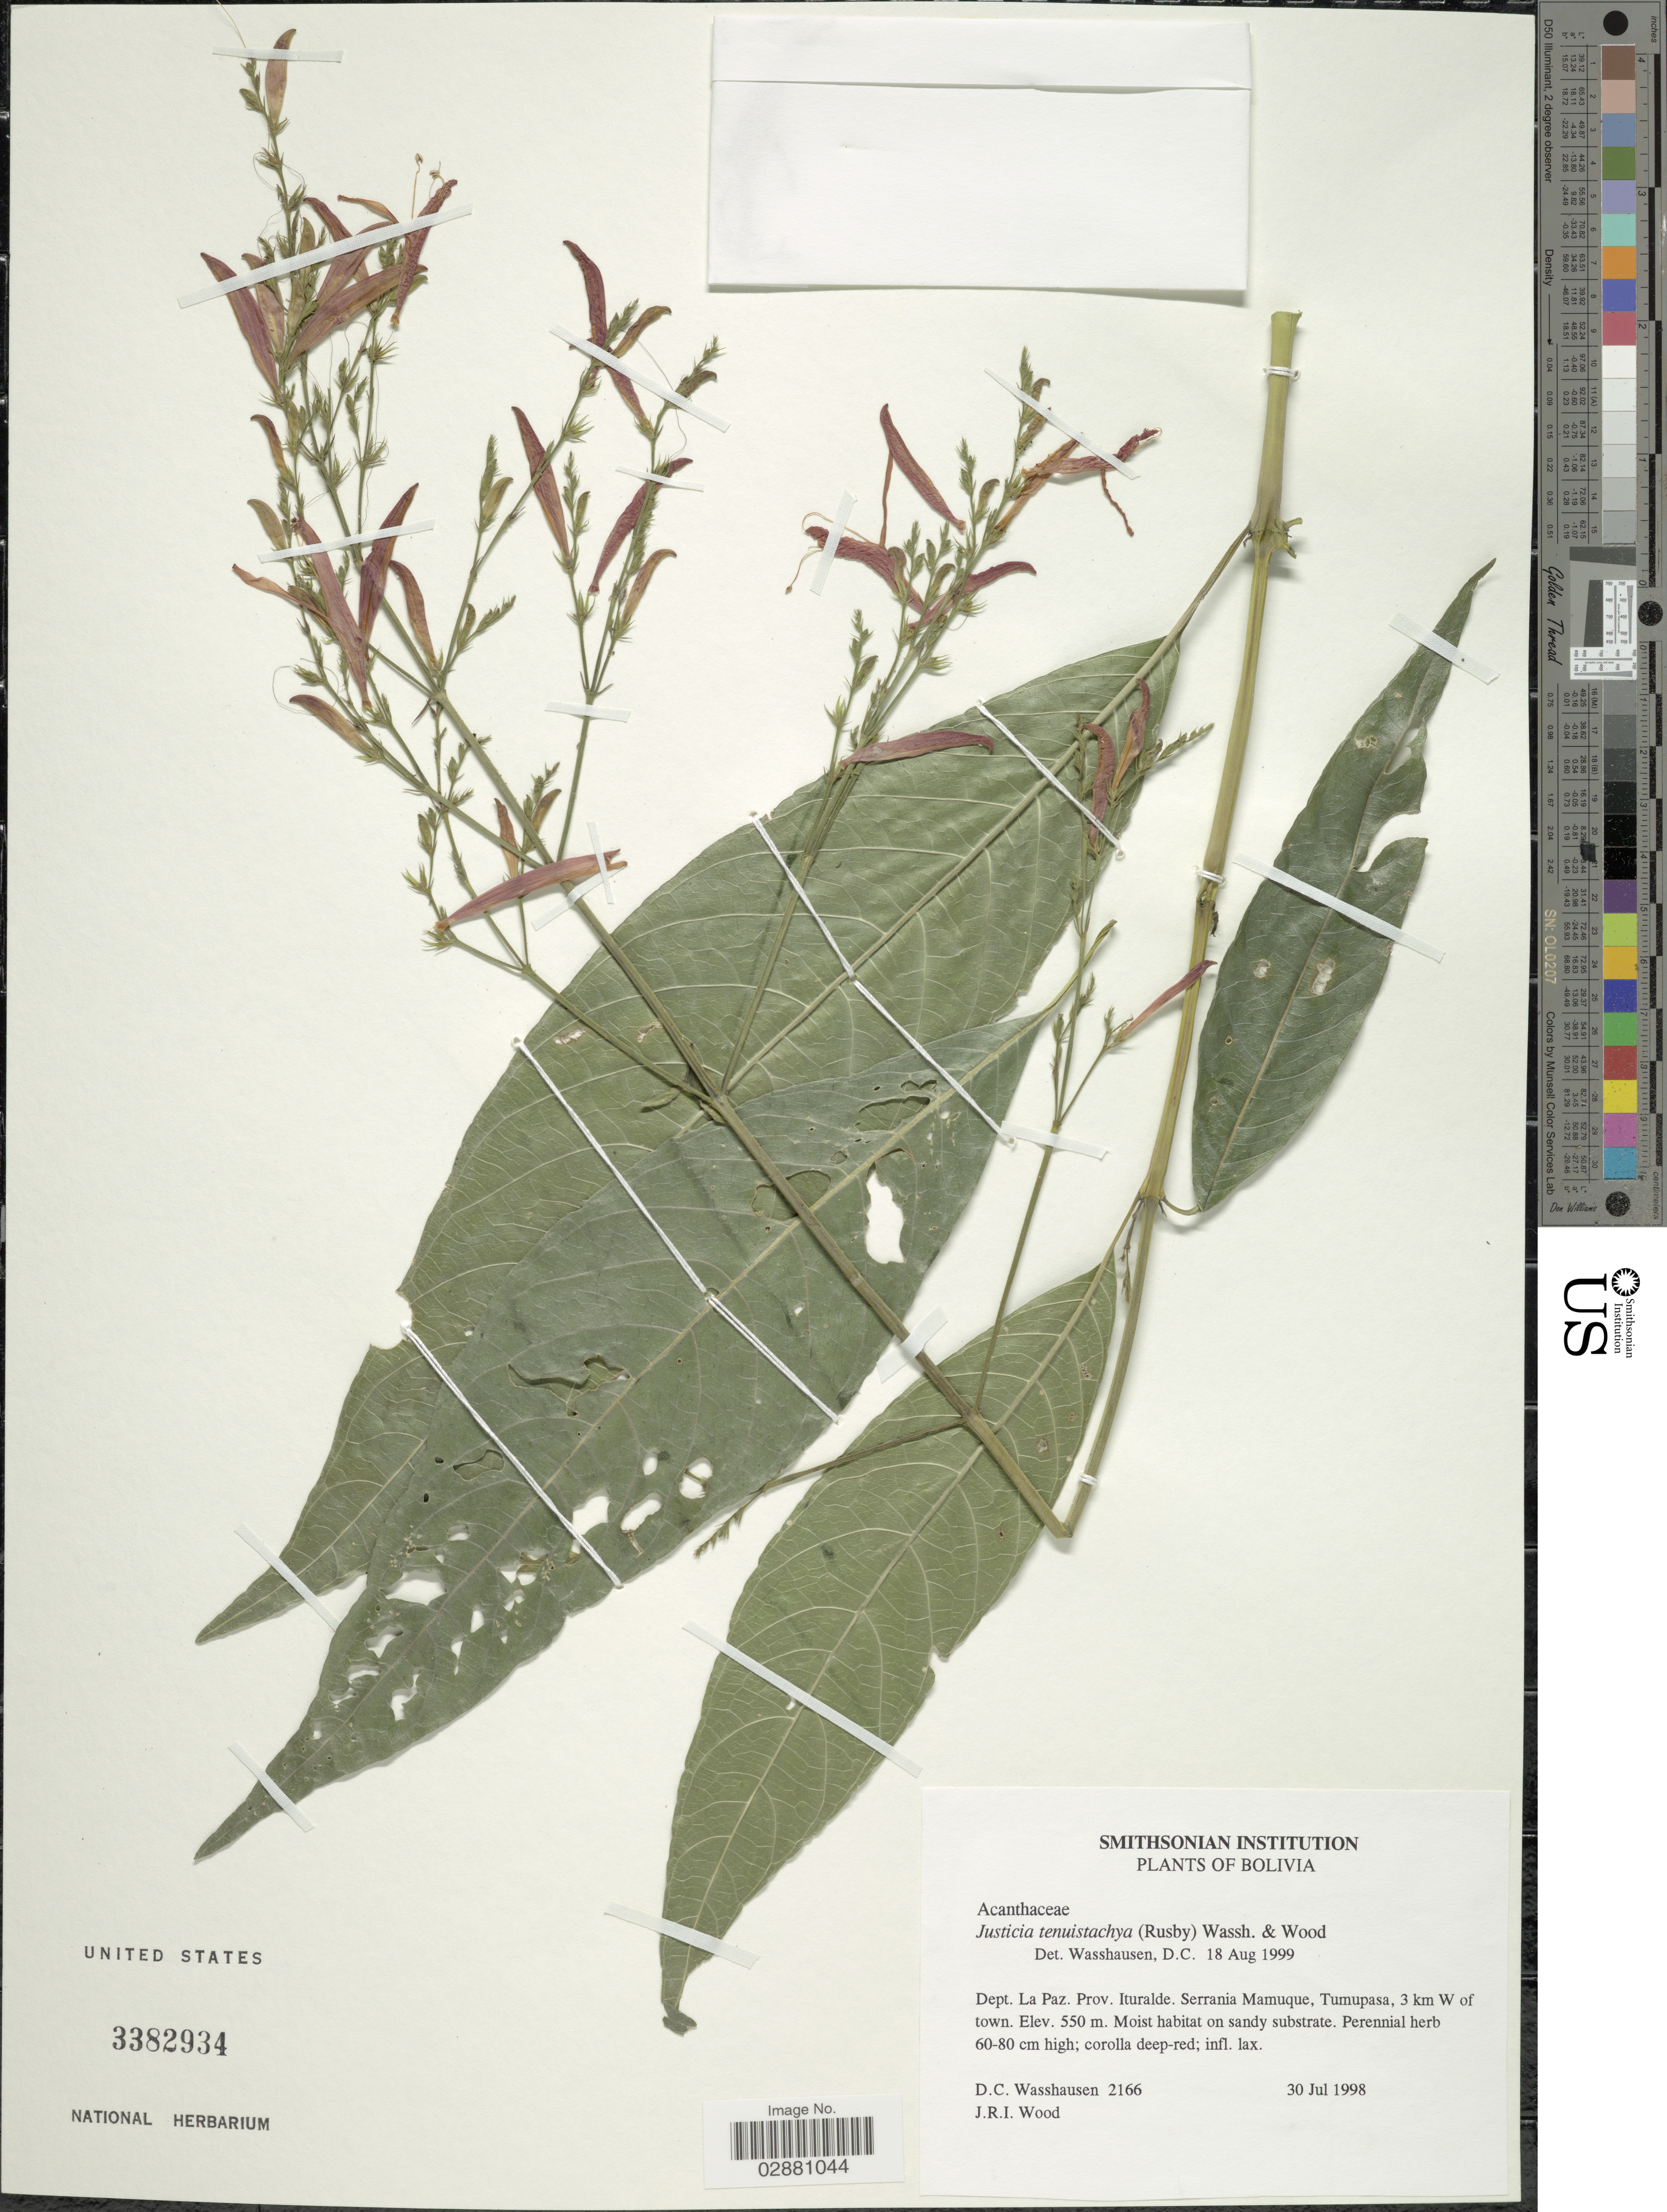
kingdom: Plantae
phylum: Tracheophyta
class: Magnoliopsida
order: Lamiales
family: Acanthaceae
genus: Justicia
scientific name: Justicia tenuistachys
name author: (Rusby) Wassh. & J.R.I. Wood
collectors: D. C. Wasshausen & J. R. I. Wood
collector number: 2166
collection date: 1998-07-30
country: Bolivia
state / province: La Paz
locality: Dept. La Paz. Prov. Ituralde. Serrania Mamuque, Tumupasa, 3 km W of town.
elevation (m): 550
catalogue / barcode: US 3382934